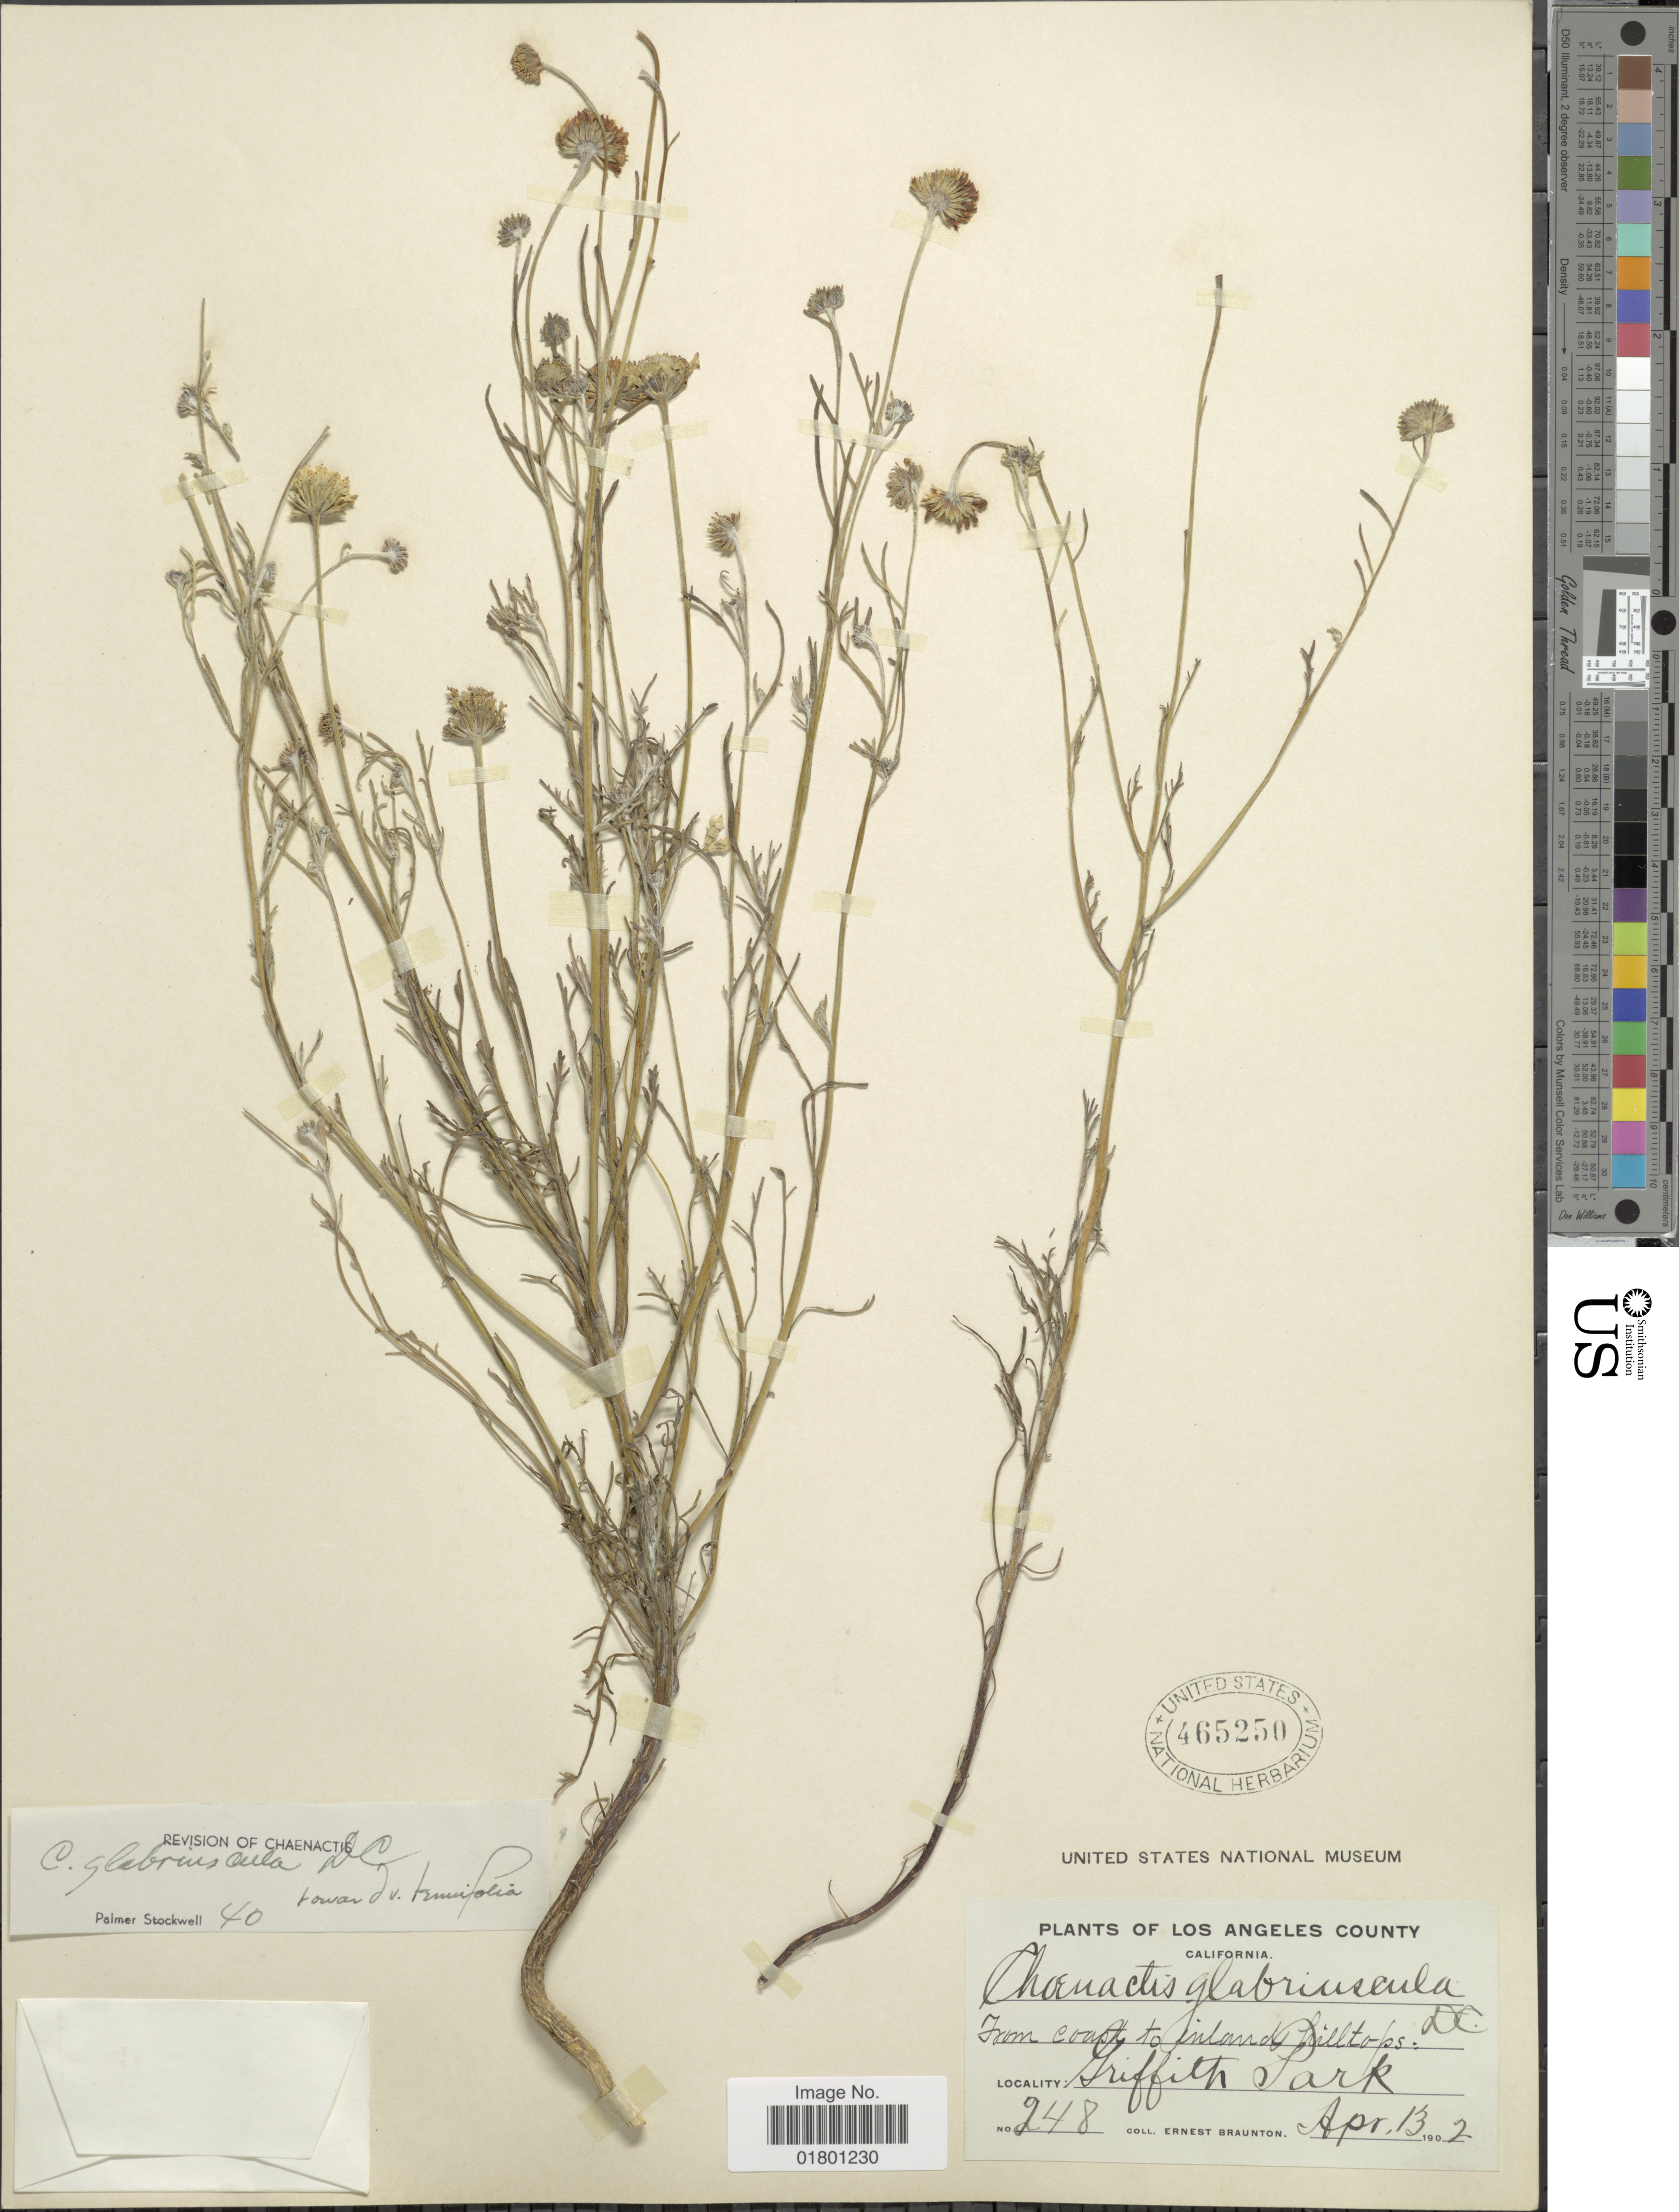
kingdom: Plantae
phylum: Tracheophyta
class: Magnoliopsida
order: Asterales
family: Asteraceae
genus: Chaenactis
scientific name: Chaenactis glabriuscula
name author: DC.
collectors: E. Braunton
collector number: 248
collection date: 1902-04-13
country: United States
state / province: California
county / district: Los Angeles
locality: Los Angeles County, From coast to inland hilltops: Griffith Park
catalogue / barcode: US 465250